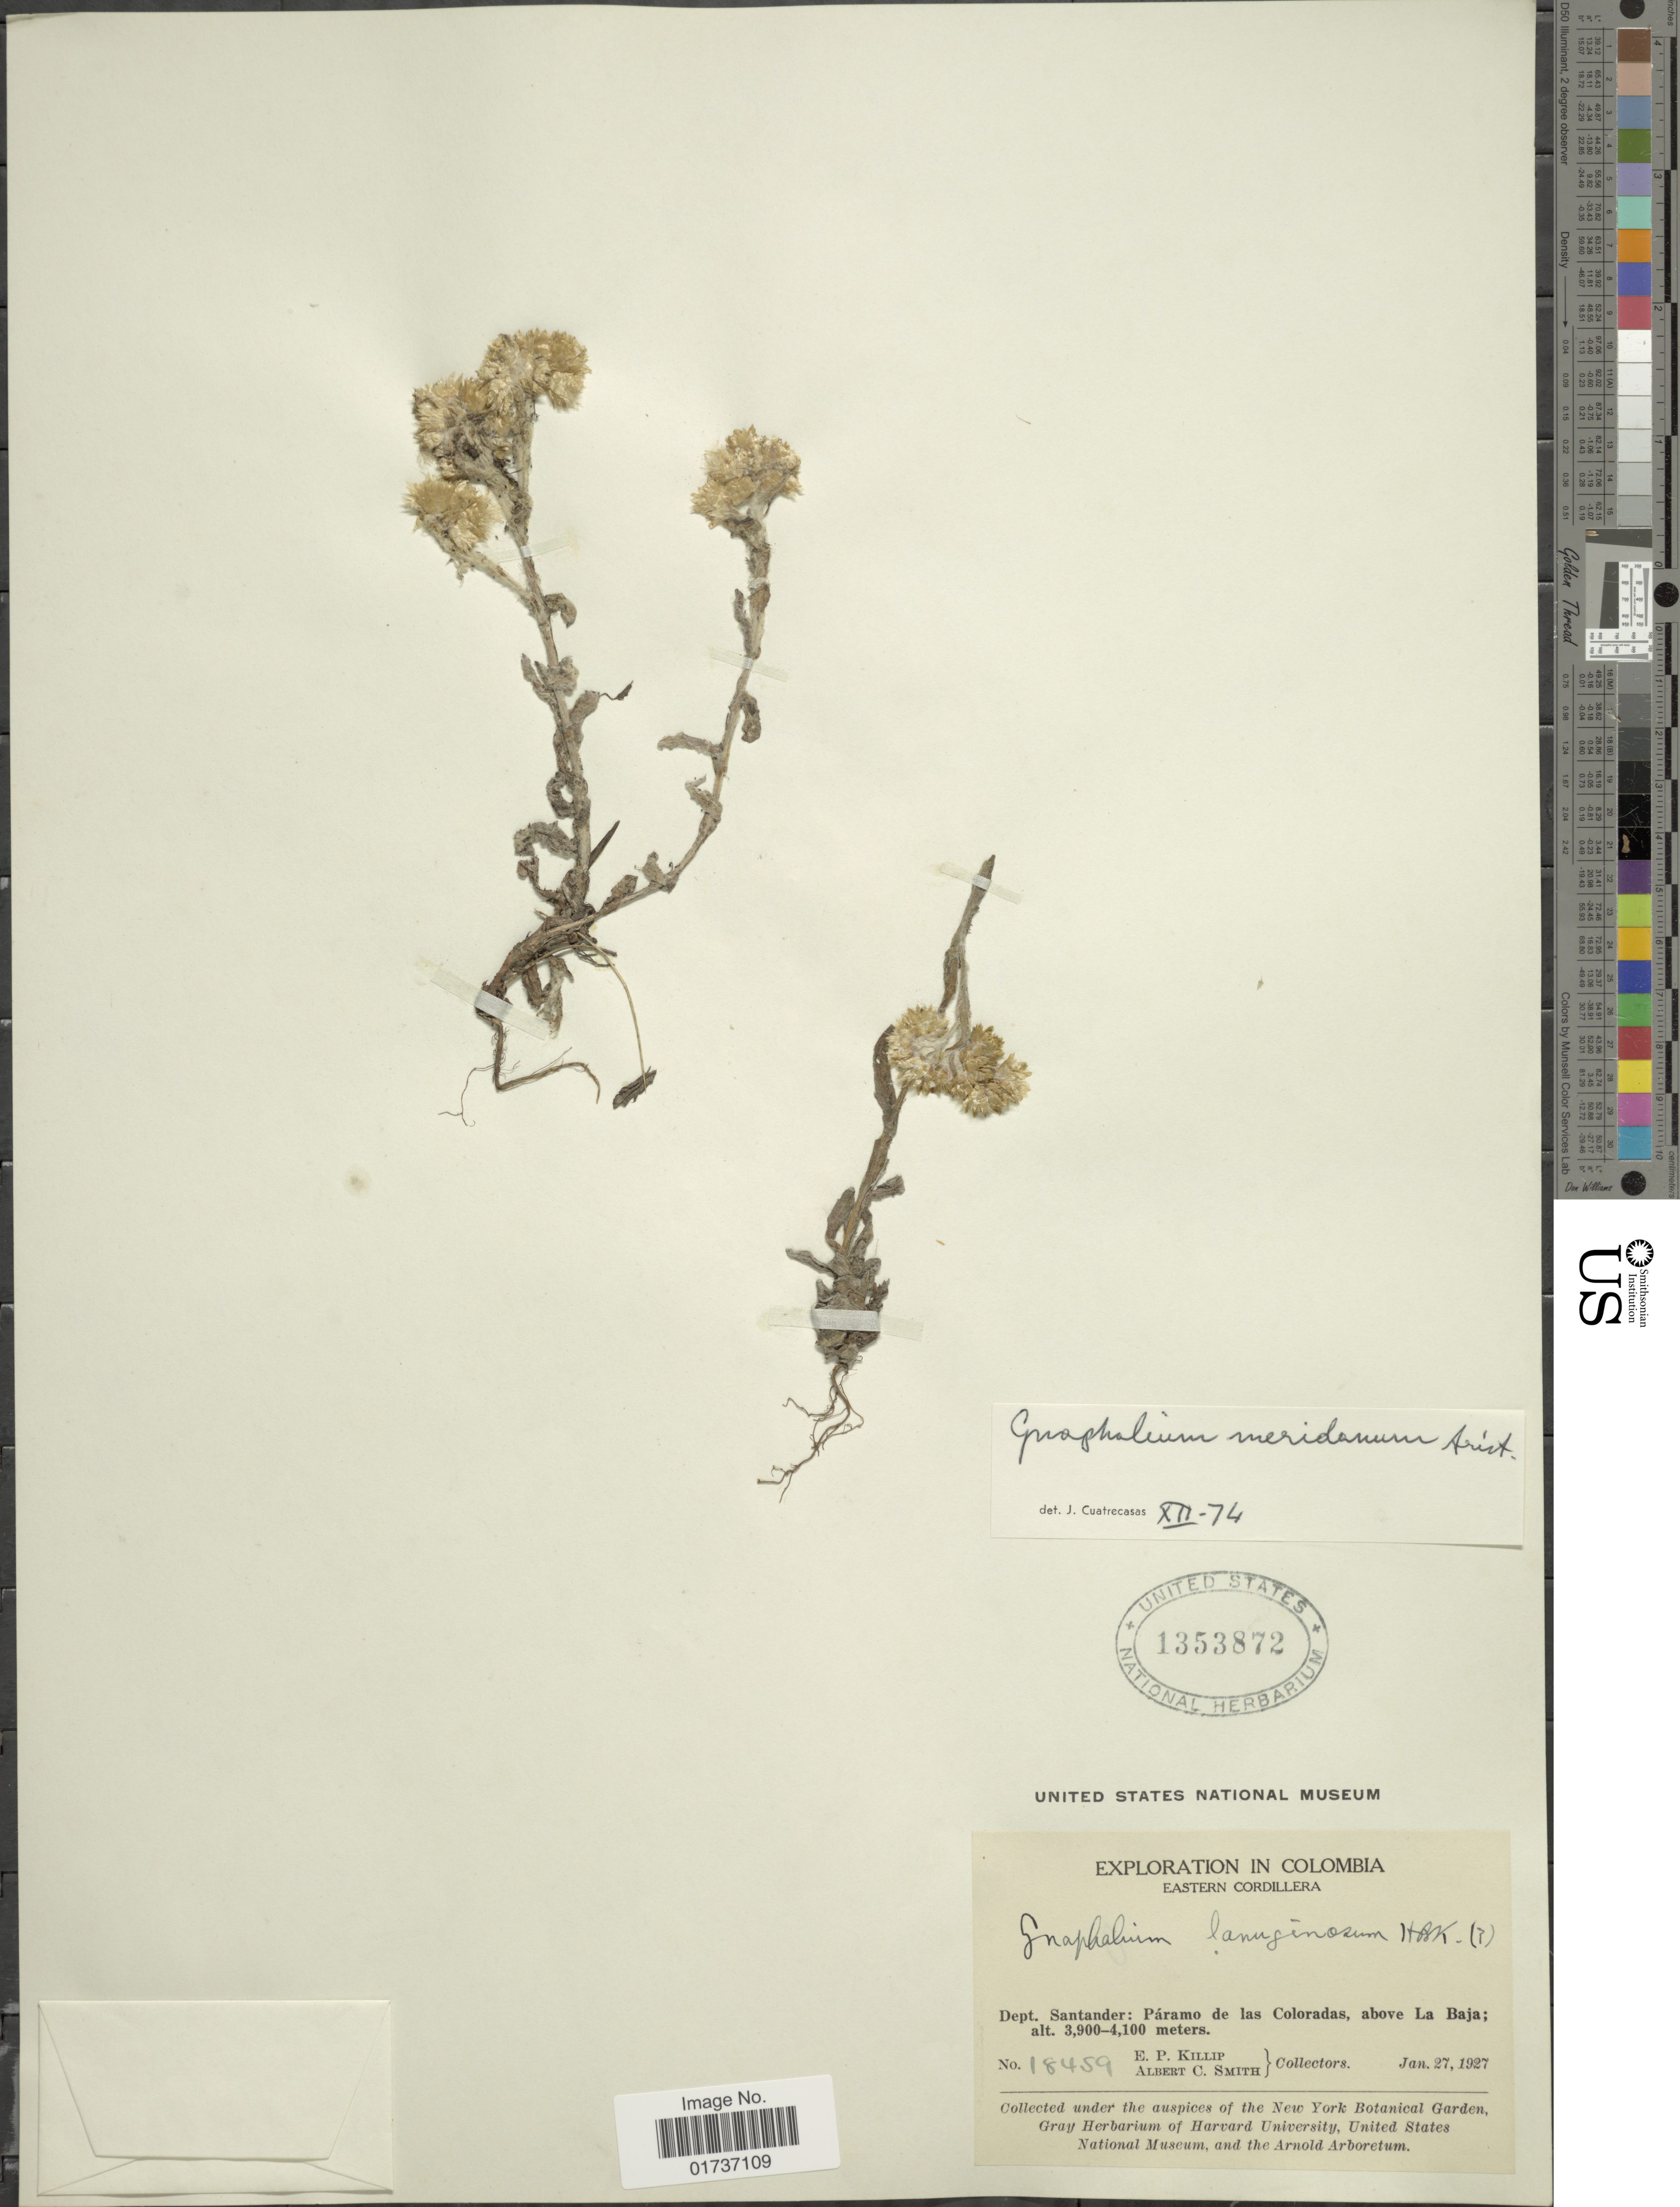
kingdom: Plantae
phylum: Tracheophyta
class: Magnoliopsida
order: Asterales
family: Asteraceae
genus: Gnaphalium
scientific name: Gnaphalium meridanum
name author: Aristeg.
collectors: E. P. Killip & A. C. Smith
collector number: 18459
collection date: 1927-01-27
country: Colombia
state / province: Santander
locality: Eastern Cordillera, Dept. Santander: Páramo de las Colorado, above La Baja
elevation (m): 3900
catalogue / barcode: US 1353872